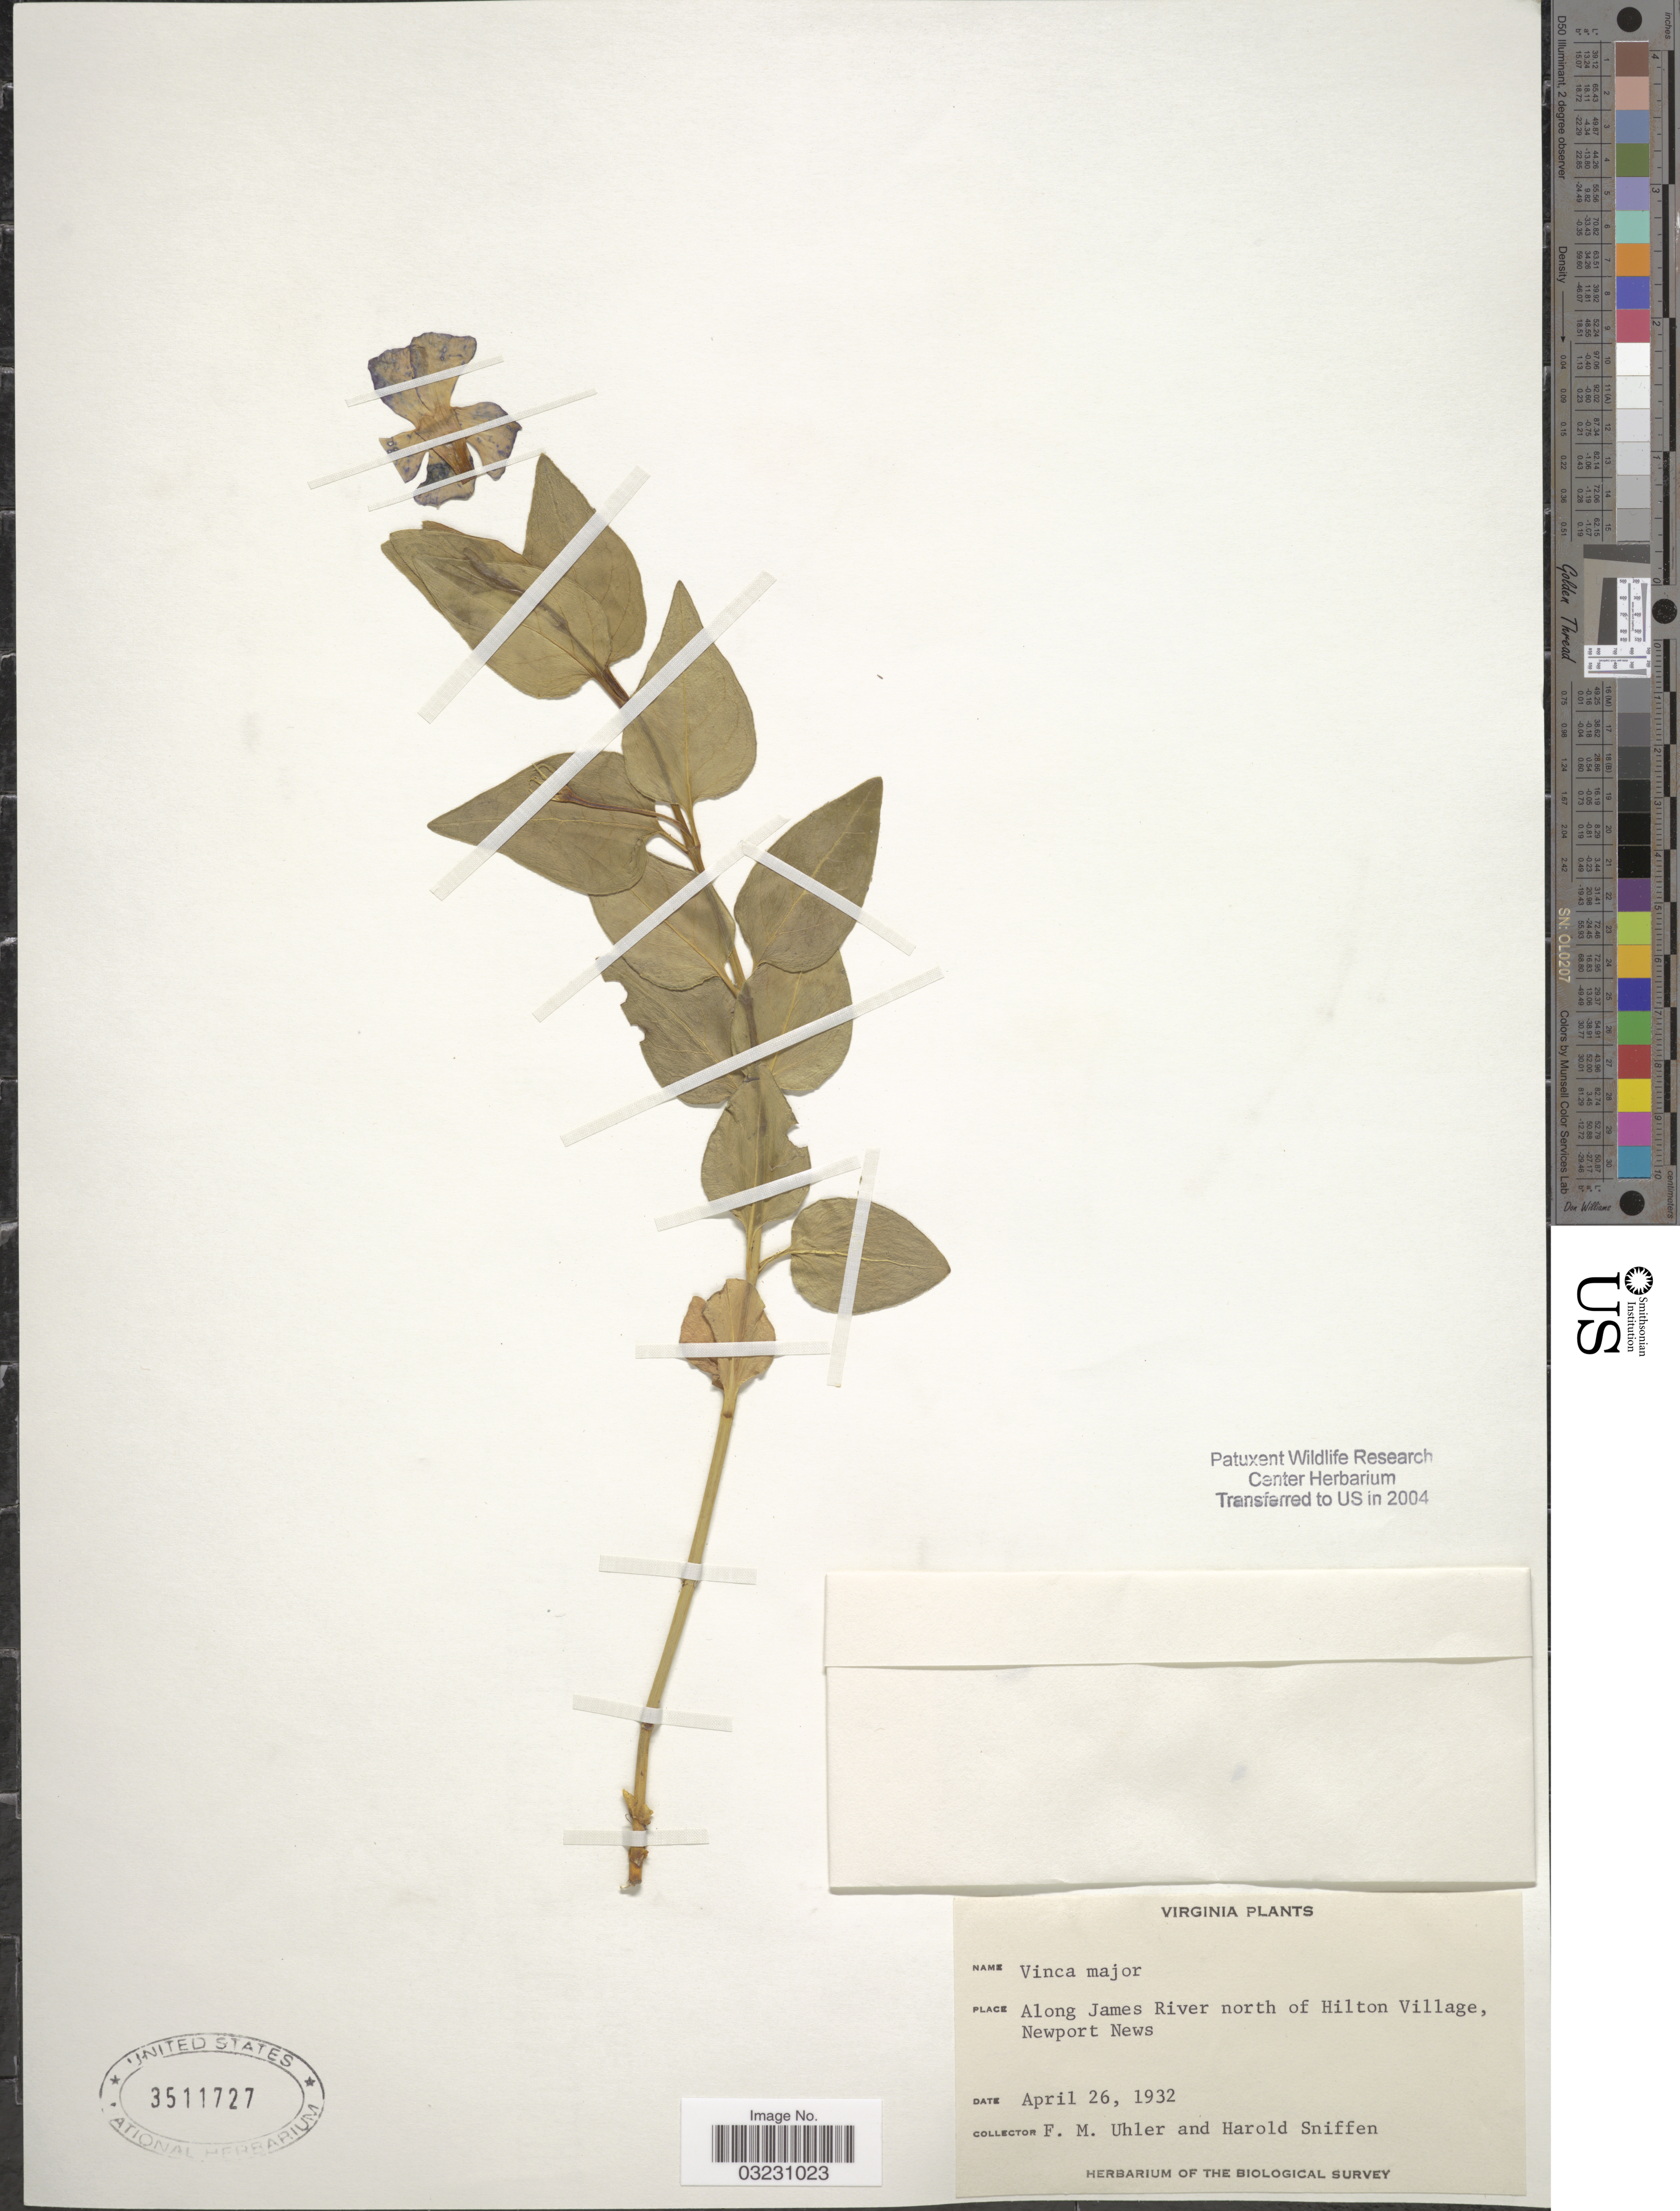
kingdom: Plantae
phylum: Tracheophyta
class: Magnoliopsida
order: Gentianales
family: Apocynaceae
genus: Vinca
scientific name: Vinca major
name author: L.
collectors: F. M. Uhler & H. Sniffen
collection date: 1932-04-26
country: United States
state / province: Virginia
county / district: City of Newport News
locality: Along James River north of Hilton Village, Newport News.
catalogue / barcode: US 3511727